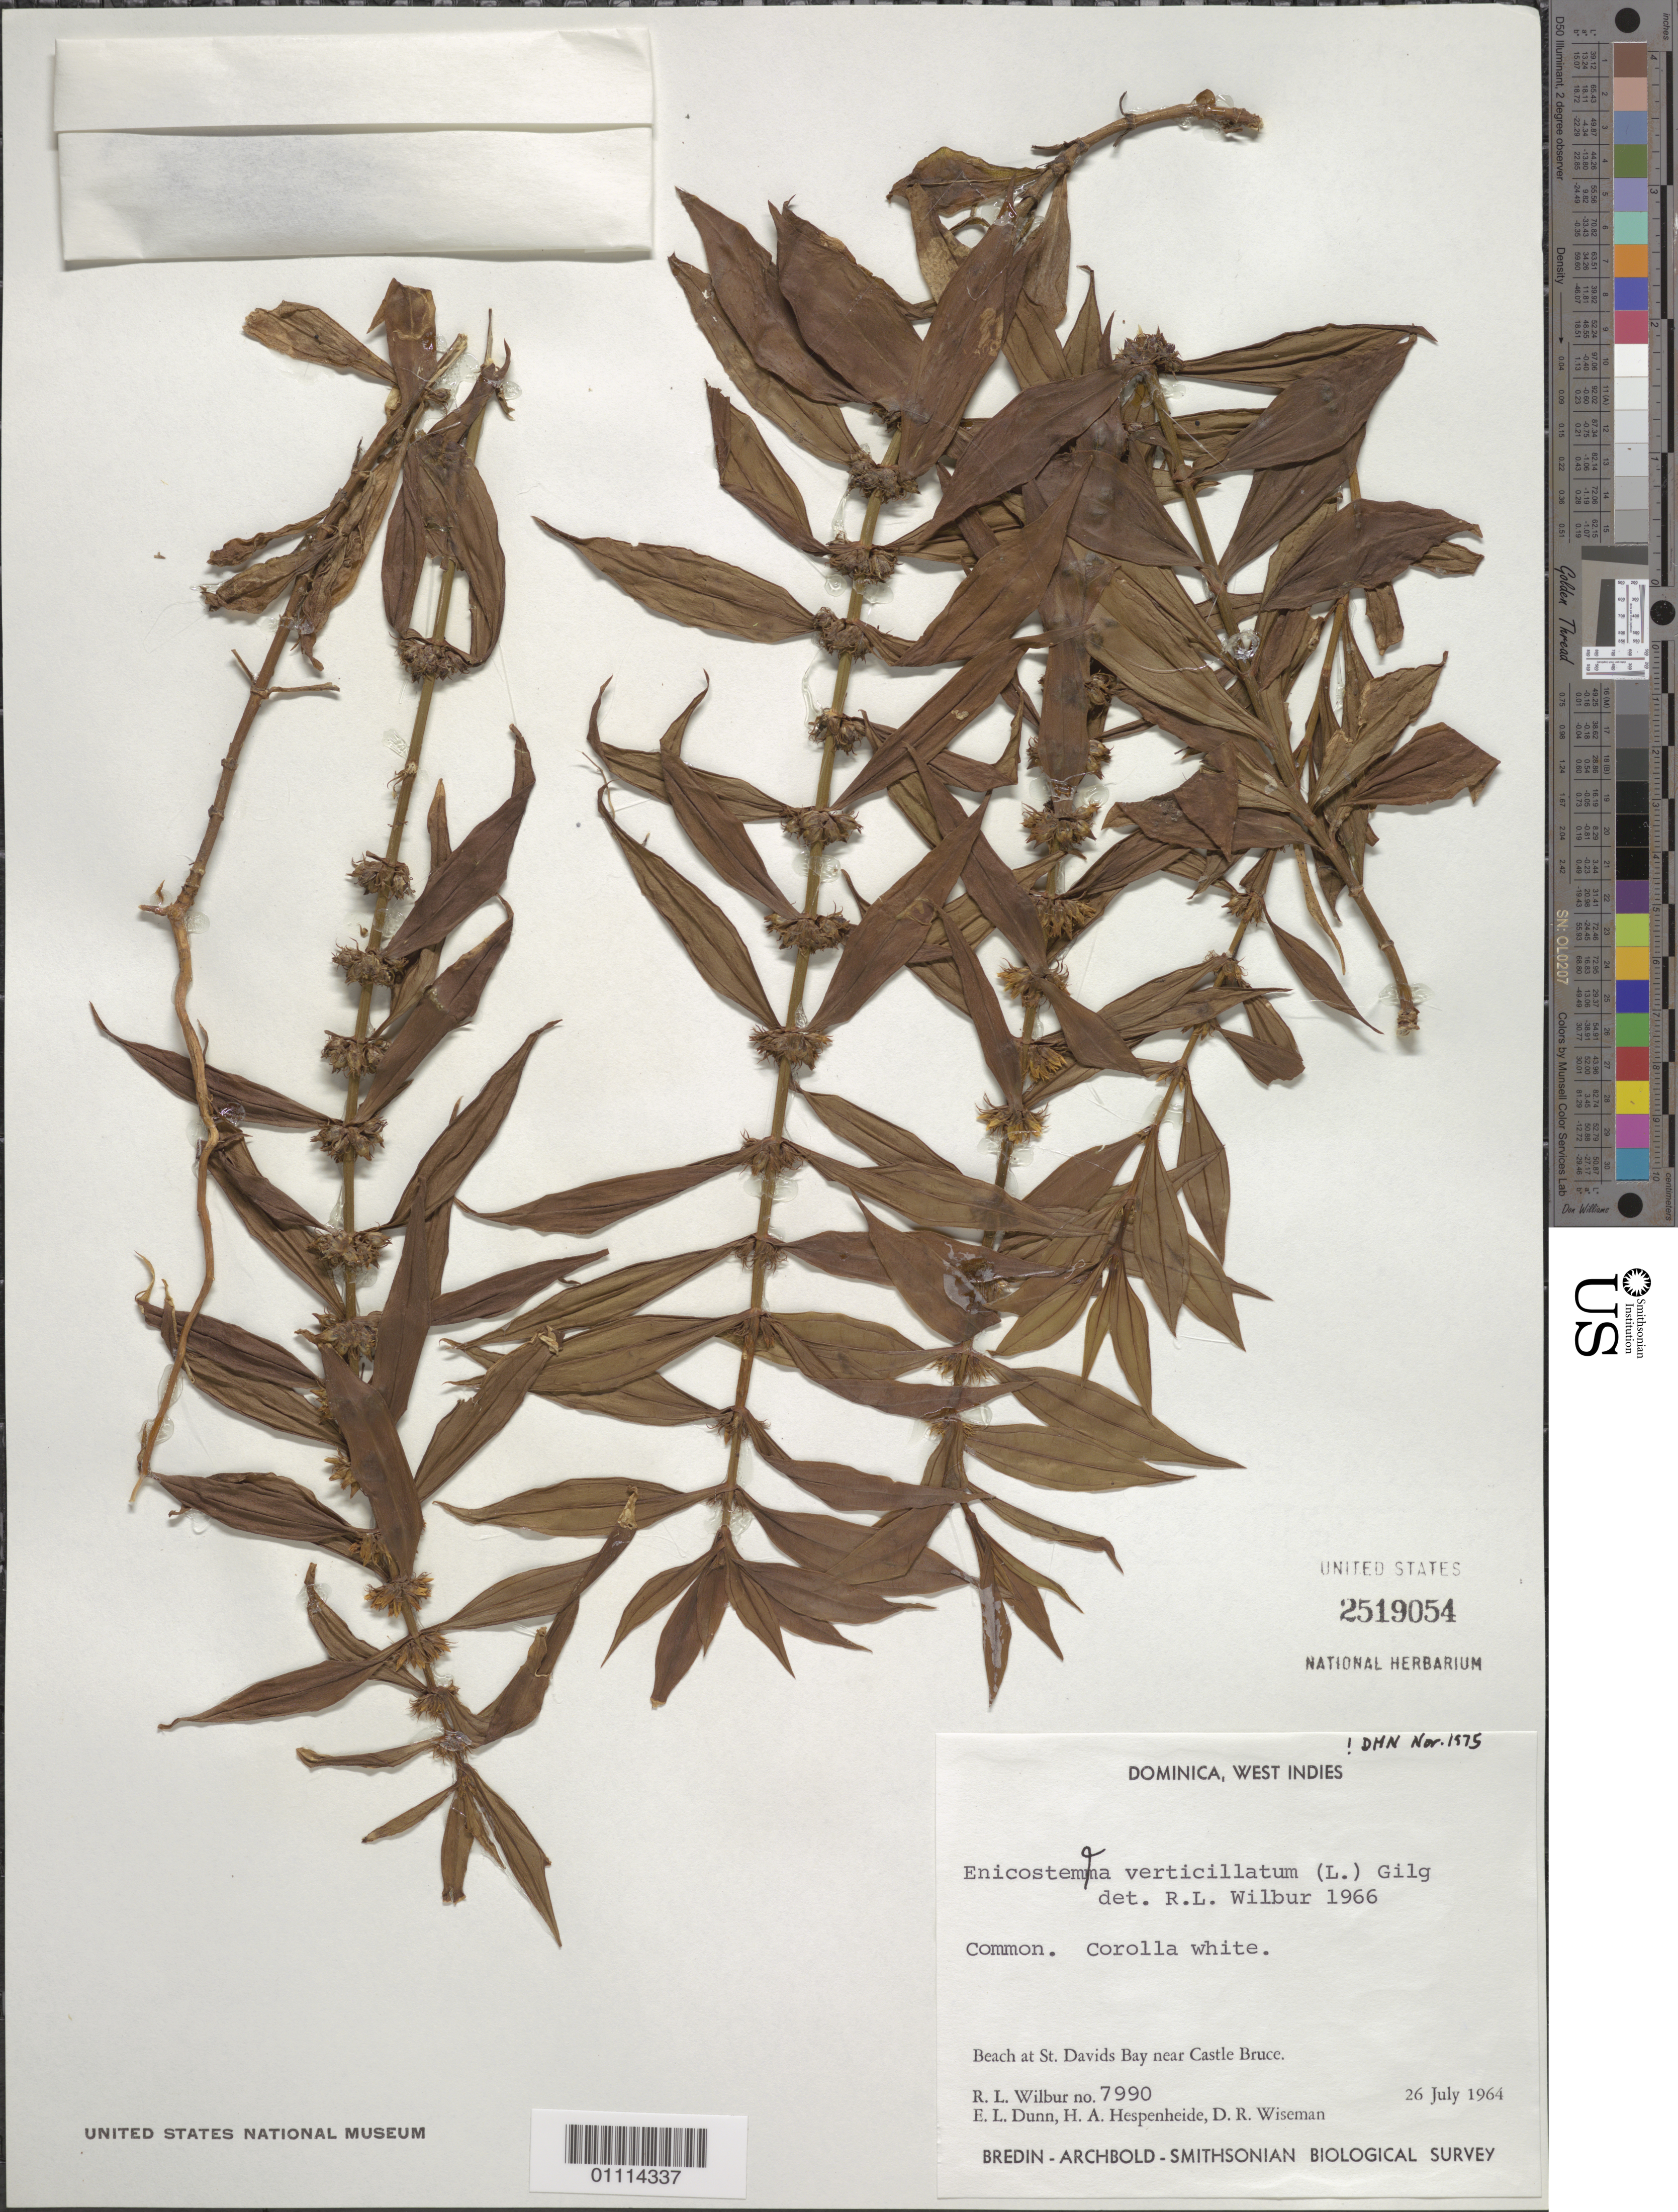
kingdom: Plantae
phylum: Tracheophyta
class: Magnoliopsida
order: Gentianales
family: Gentianaceae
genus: Enicostema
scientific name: Enicostema verticillatum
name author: (L.) Engl.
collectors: R. L. Wilbur, E. Dunn, E. Hespenheide & D. R. Wiseman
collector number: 7990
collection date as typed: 26 Jul 1964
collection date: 1964-07-26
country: Dominica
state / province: St. David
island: Dominica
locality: Beach at St. Davids Bay near Castle Bruce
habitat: Common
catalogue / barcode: US 2519054